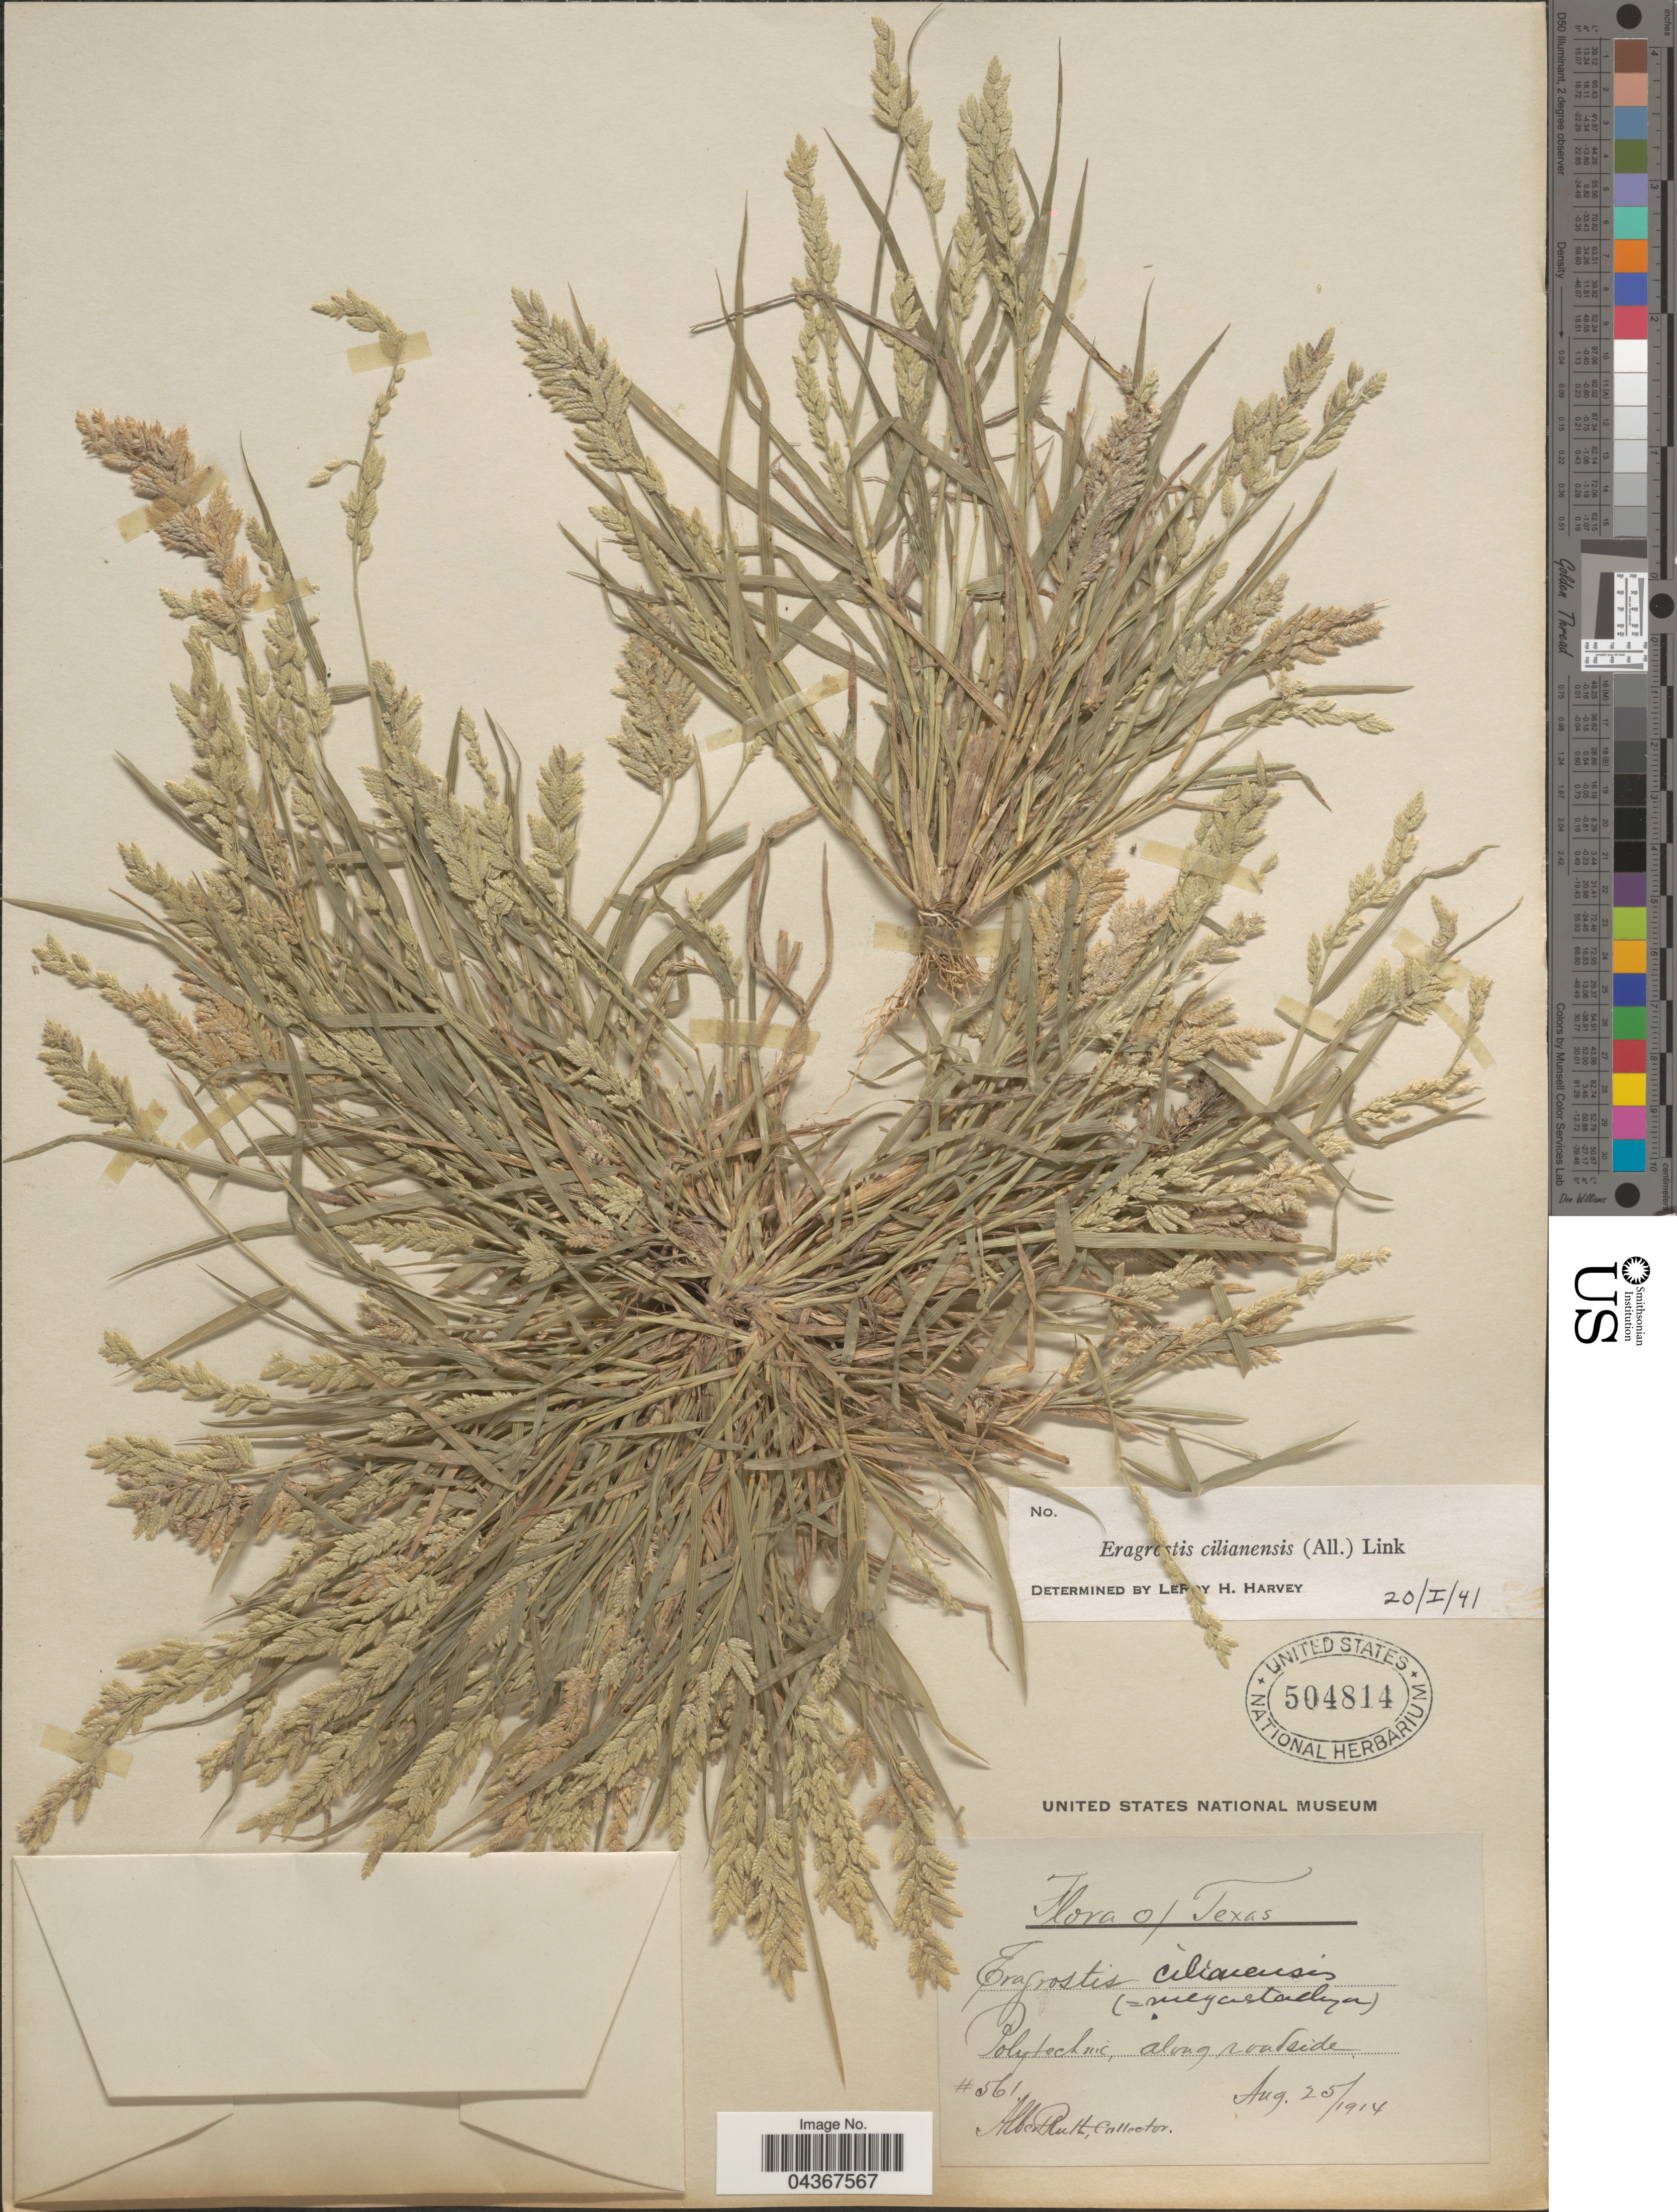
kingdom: Plantae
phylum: Tracheophyta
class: Liliopsida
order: Poales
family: Poaceae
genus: Eragrostis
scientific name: Eragrostis cilianensis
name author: (Bellardi) Vignolo ex Janch.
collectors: A. Ruth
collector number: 561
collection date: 1914-08-25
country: United States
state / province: Texas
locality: Polytechnic, along roadside.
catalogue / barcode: US 504814